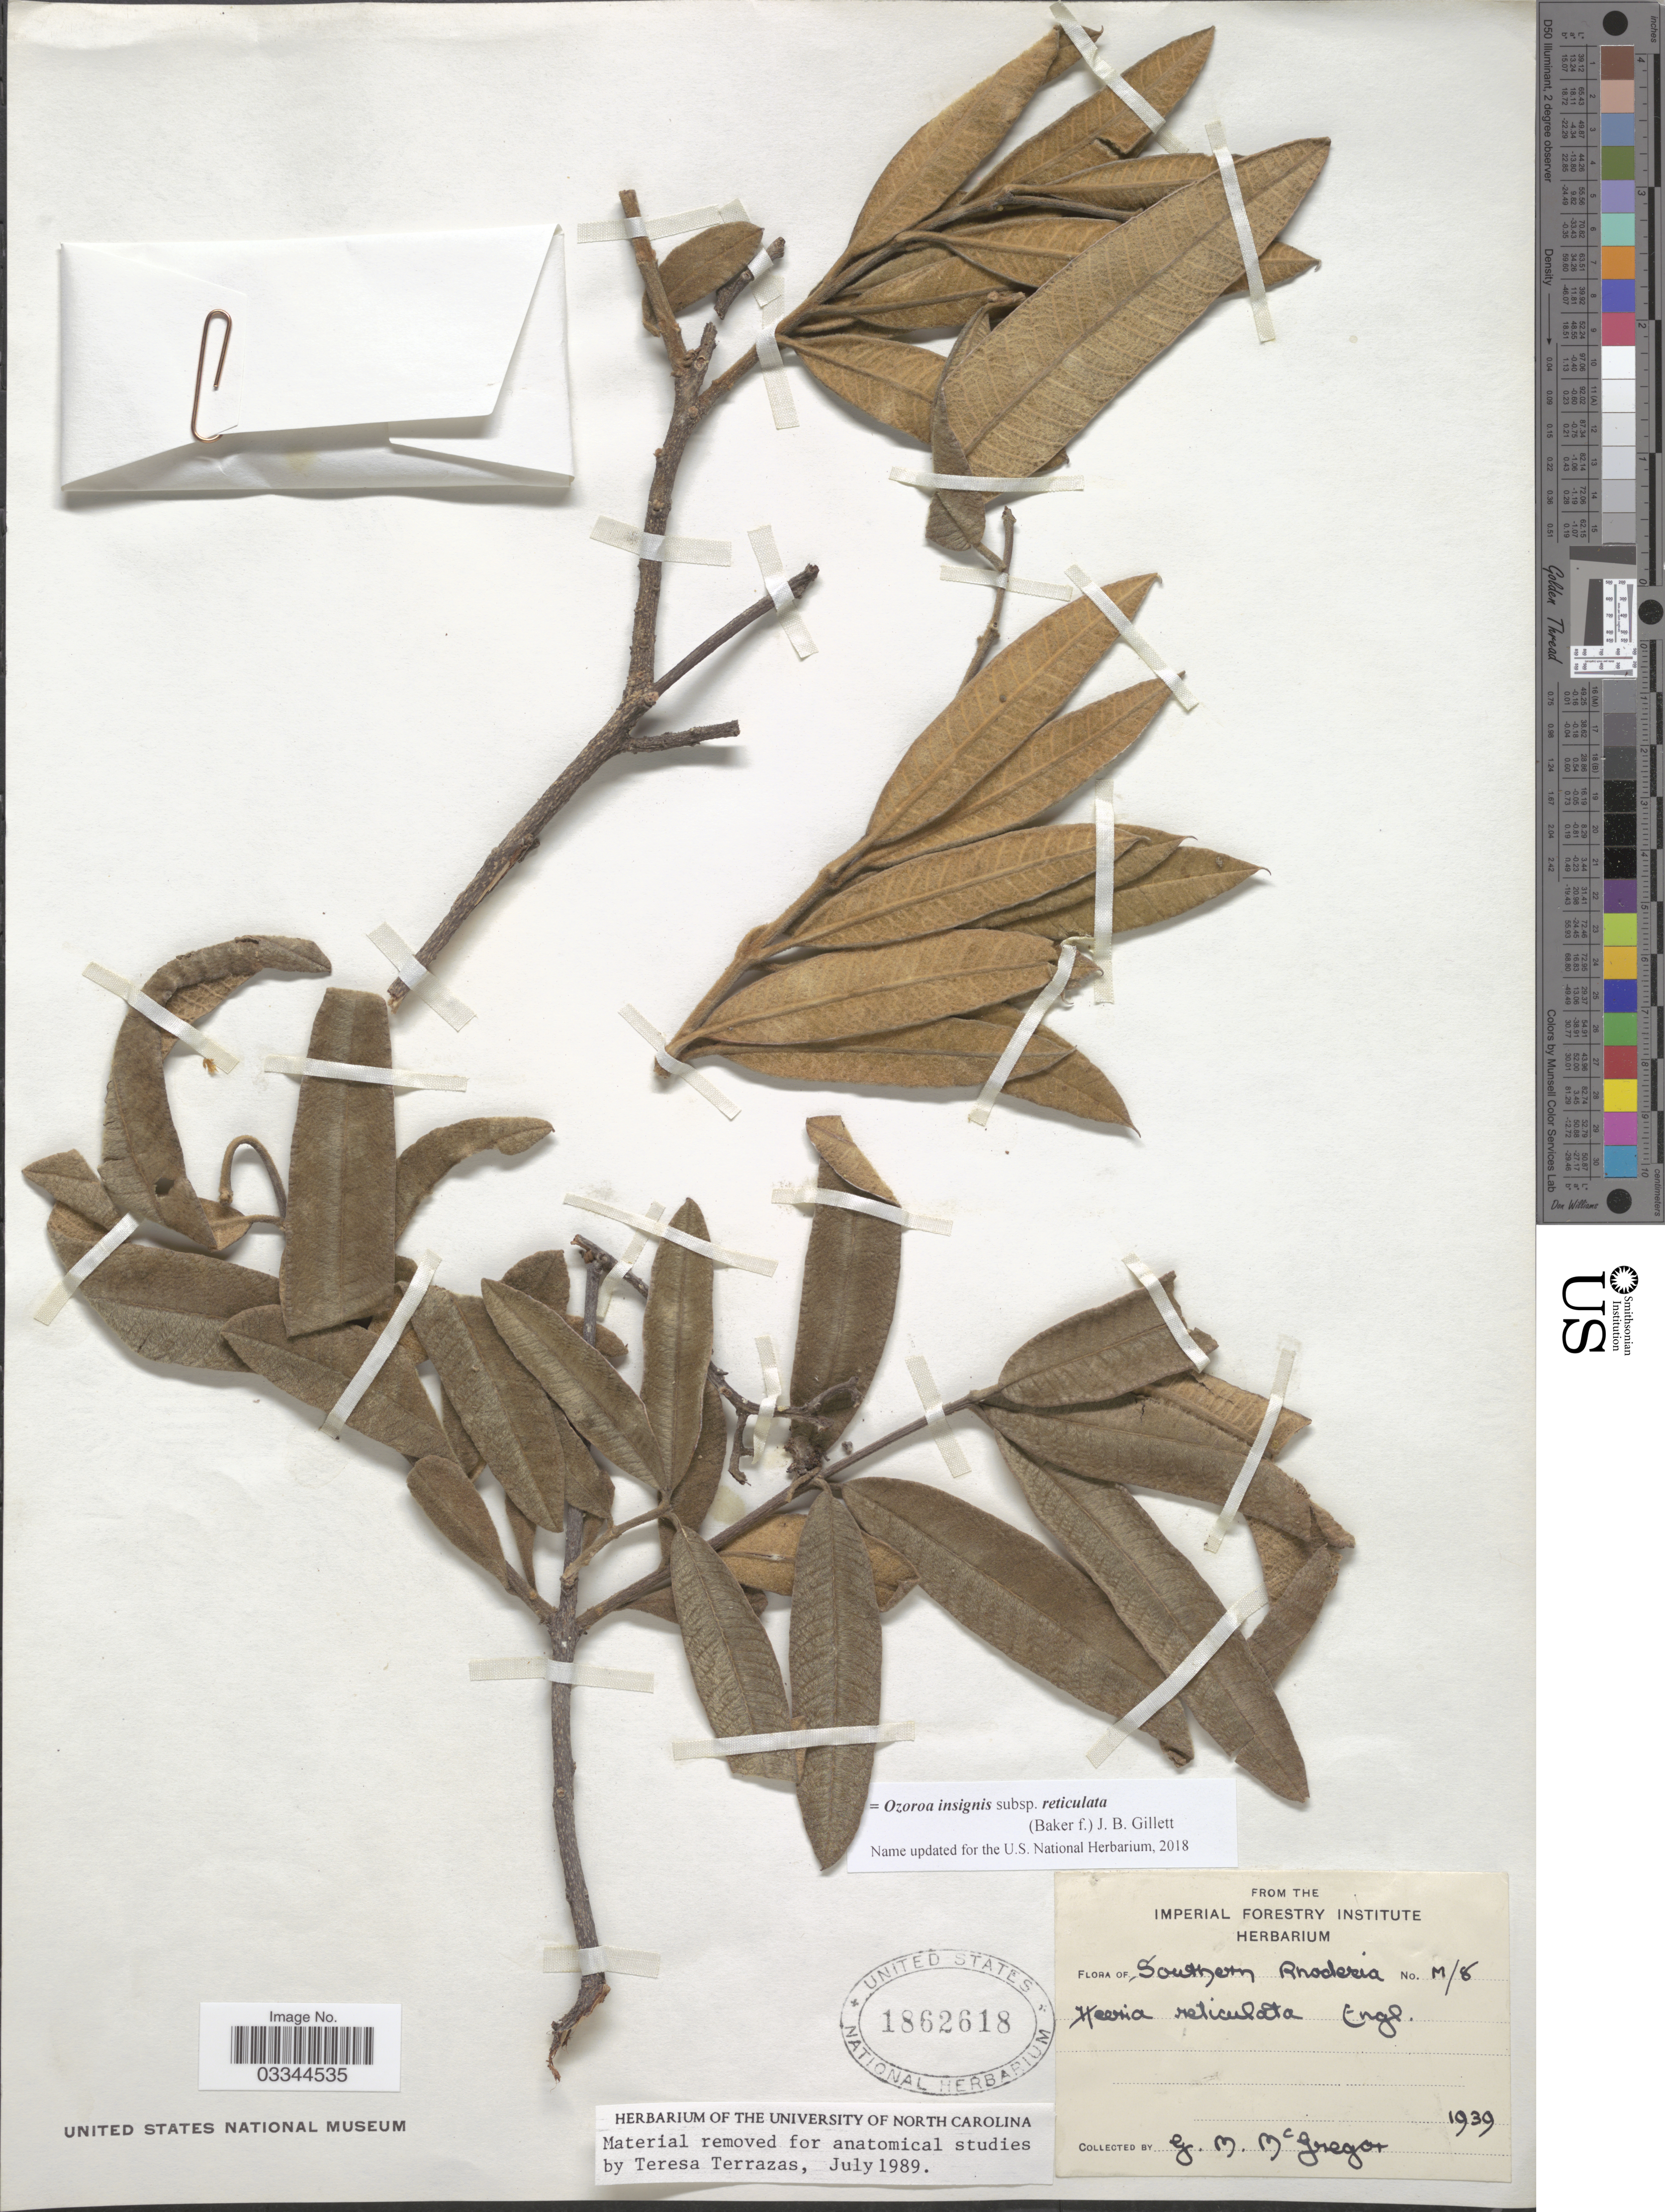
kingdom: Plantae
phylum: Tracheophyta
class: Magnoliopsida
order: Sapindales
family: Anacardiaceae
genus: Ozoroa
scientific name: Ozoroa insignis subsp. reticulata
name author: Delile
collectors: G. McGregor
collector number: M/8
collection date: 1939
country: Zimbabwe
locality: Southern Rhodesia.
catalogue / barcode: US 1862618